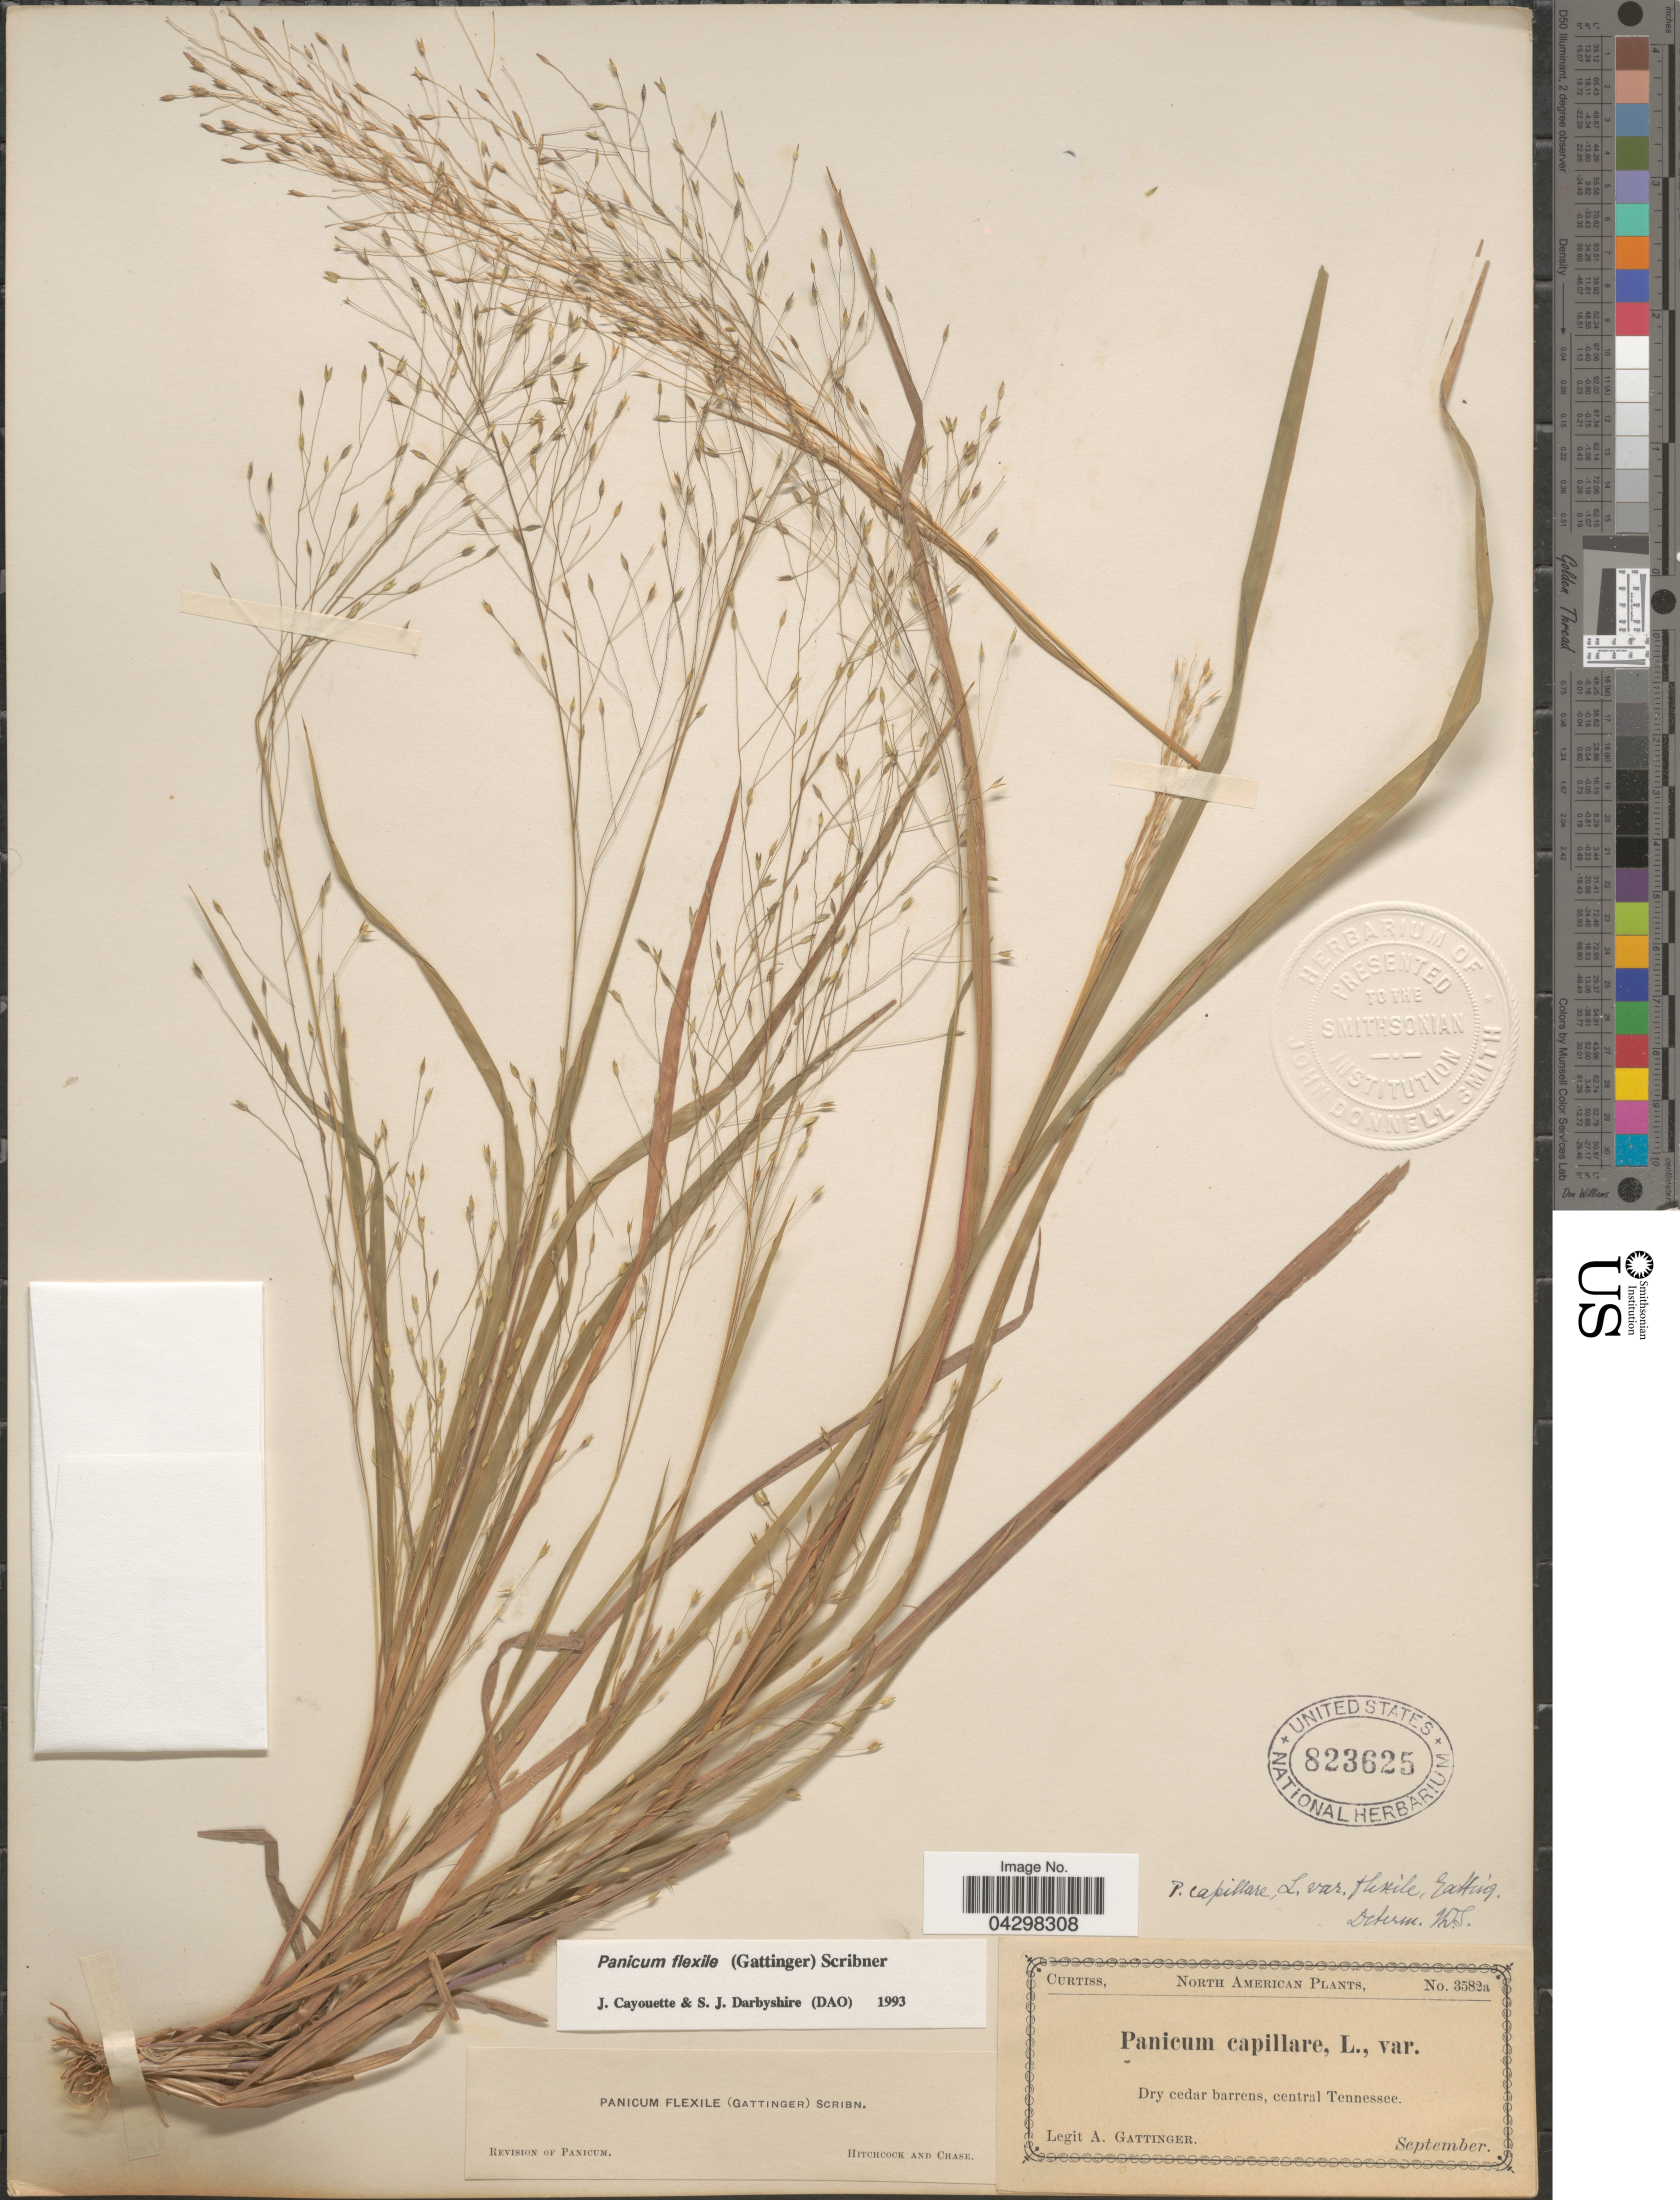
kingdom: Plantae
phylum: Tracheophyta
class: Liliopsida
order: Poales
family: Poaceae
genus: Panicum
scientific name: Panicum flexile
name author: (Gatt.) Scribn.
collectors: A. Gattinger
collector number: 3582a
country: United States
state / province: Tennessee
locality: Dry cedar barrens, central Tennessee.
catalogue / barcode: US 823625